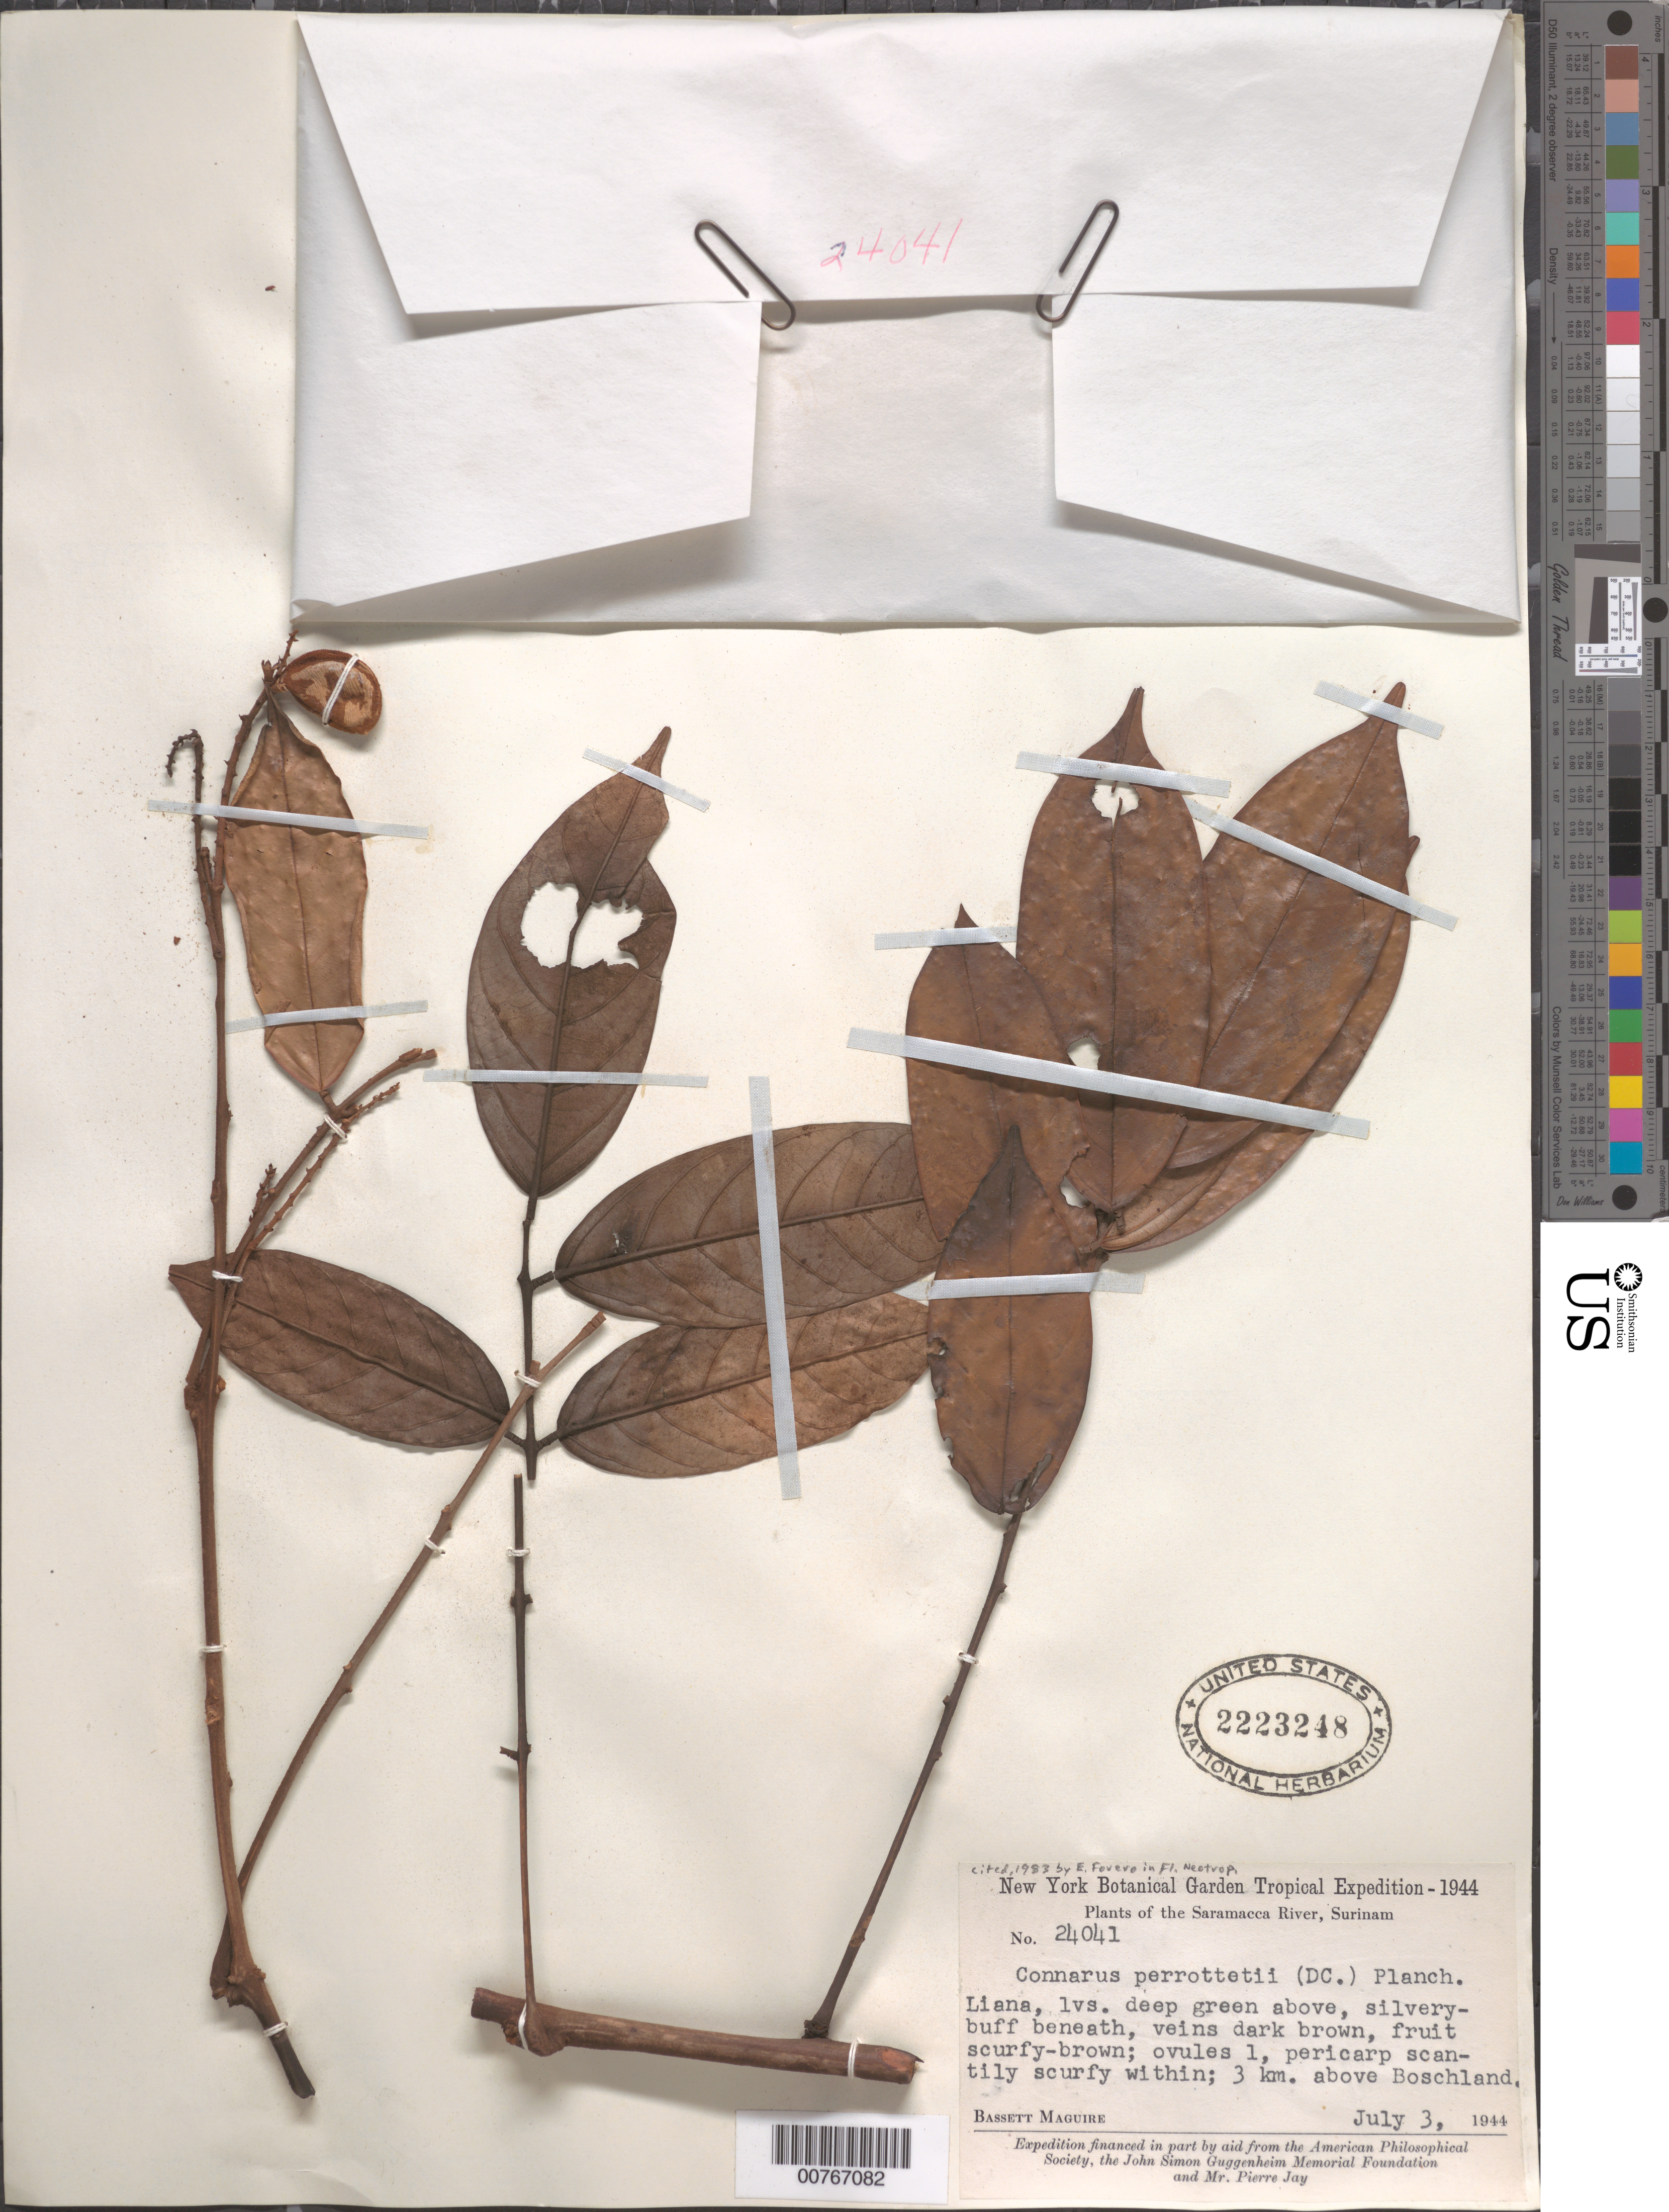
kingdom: Plantae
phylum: Tracheophyta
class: Magnoliopsida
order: Oxalidales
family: Connaraceae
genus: Connarus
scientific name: Connarus perrottetii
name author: (DC.) Planch.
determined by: Ferero, E.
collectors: B. Maguire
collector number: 24041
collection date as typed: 3-Jul-44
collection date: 1944-07-03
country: Suriname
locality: Saramacca River, 3 km above Boschland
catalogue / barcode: US 2223248